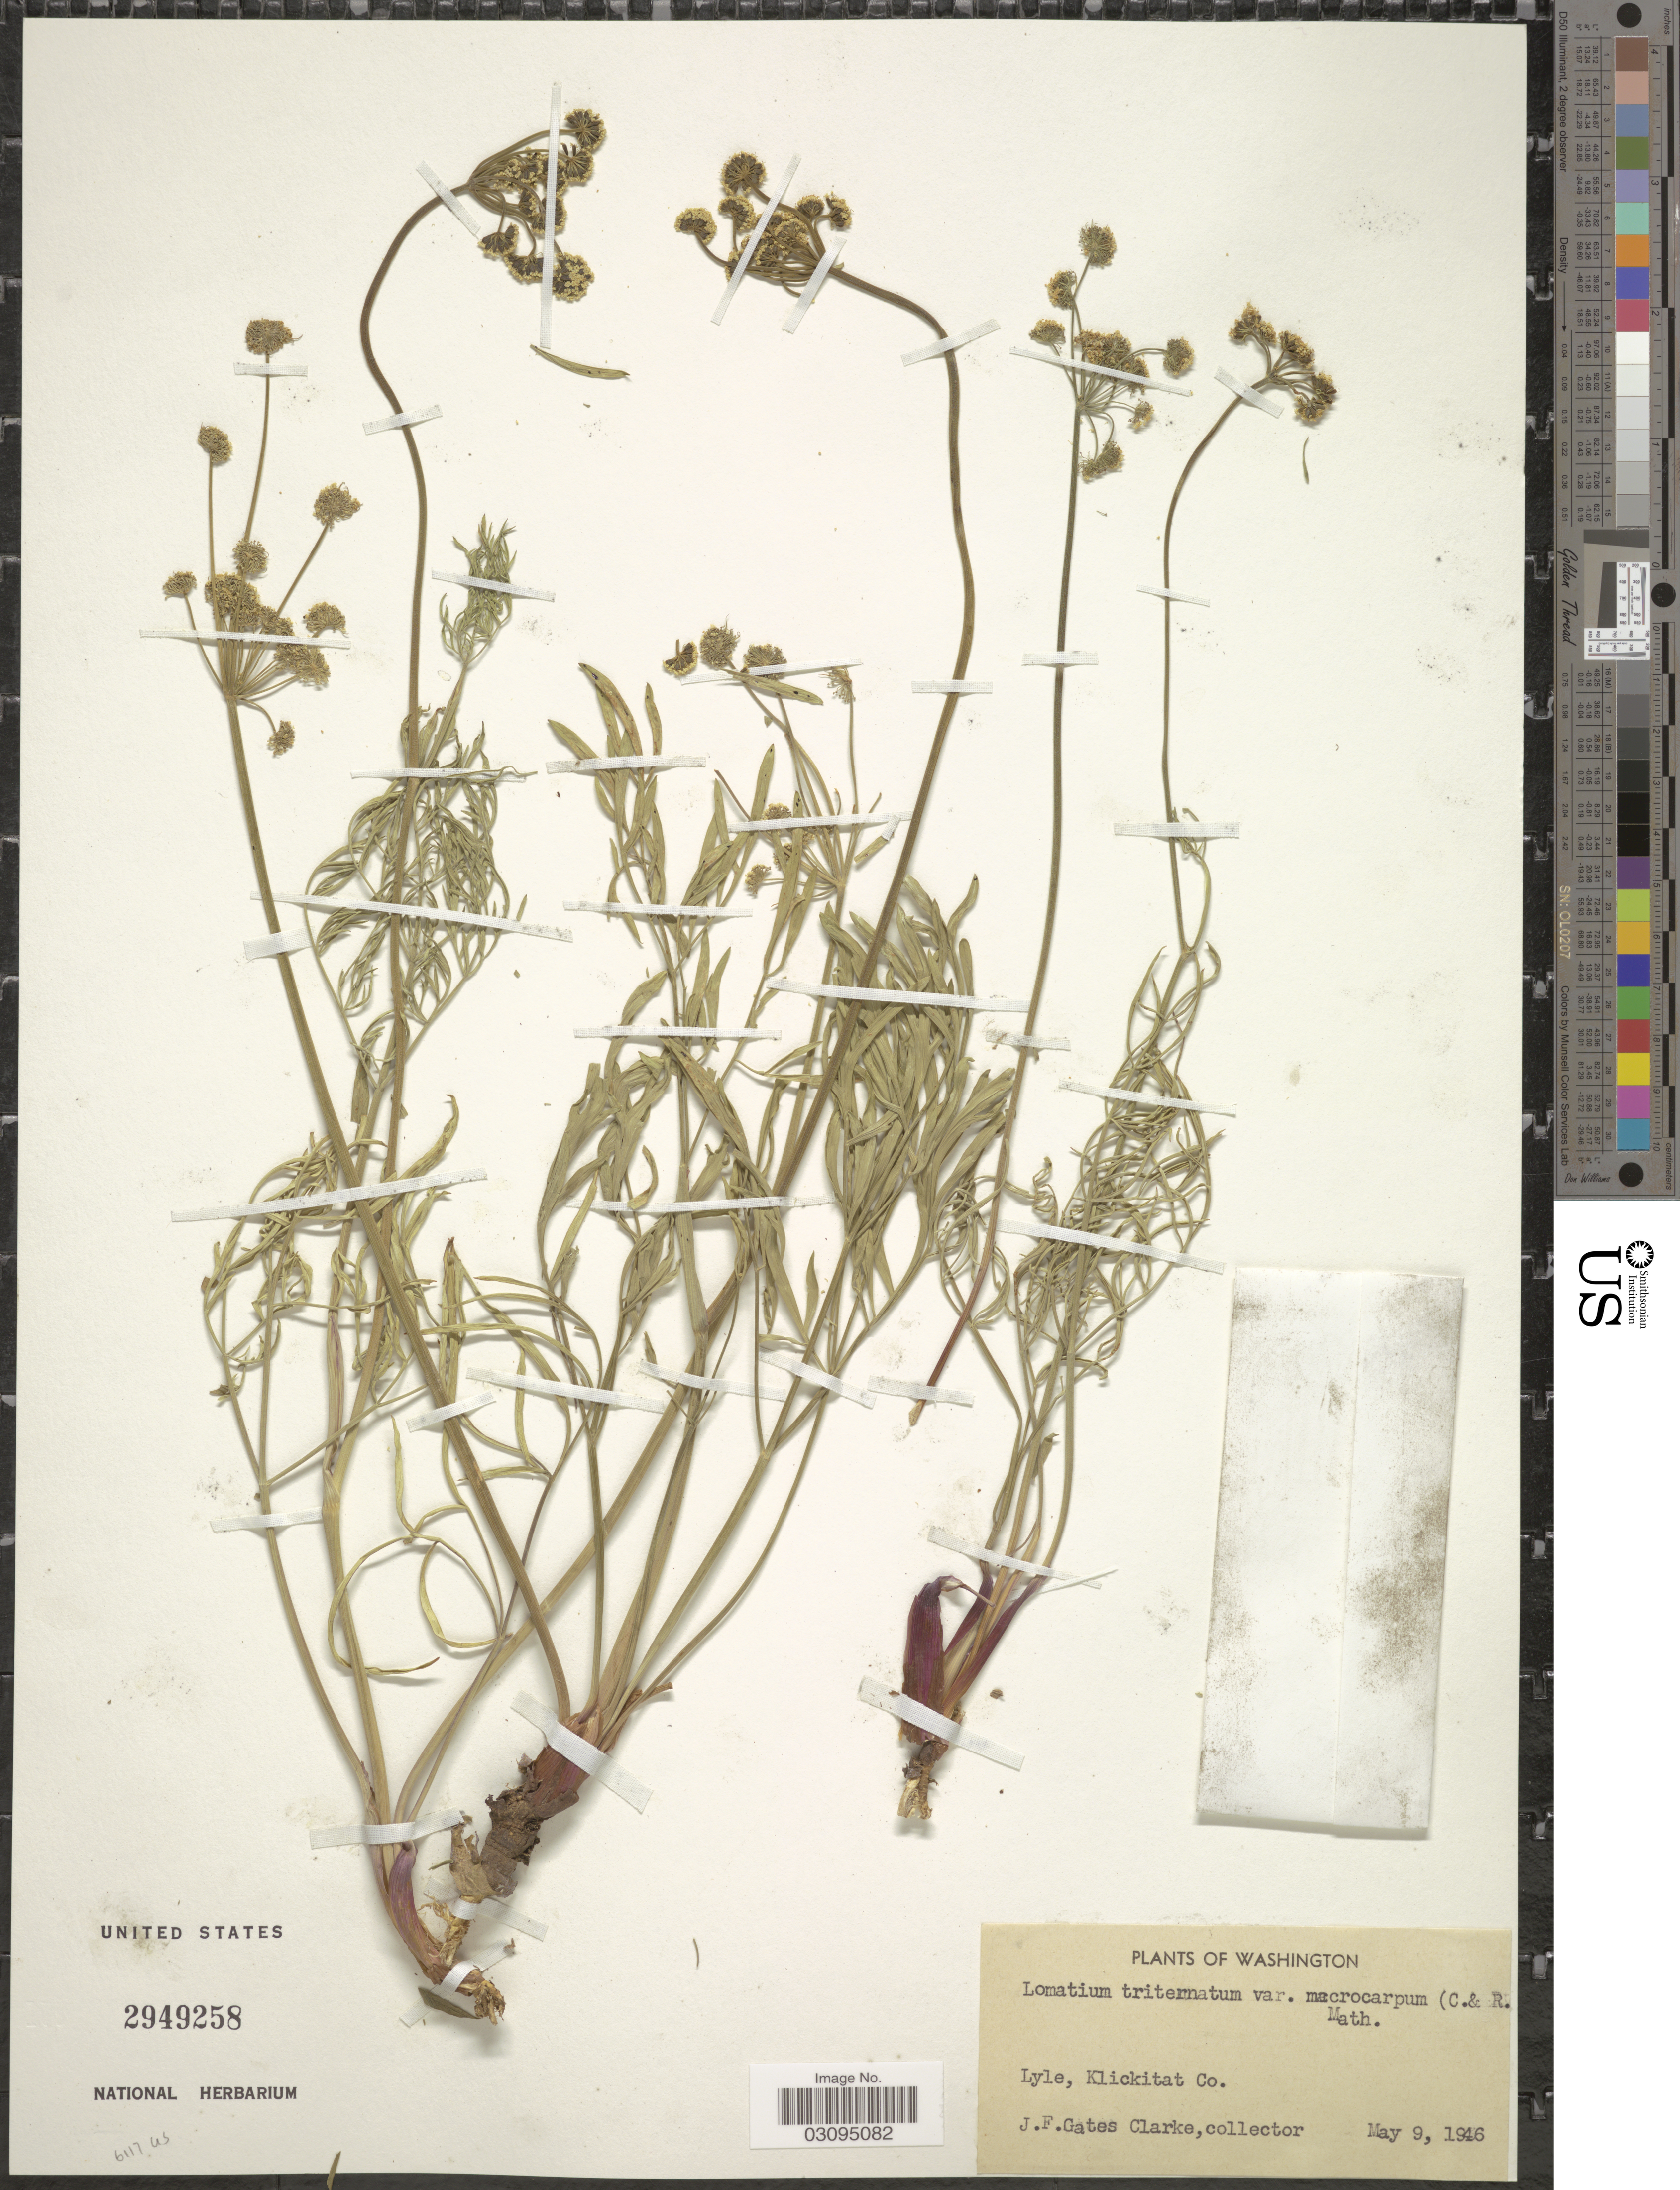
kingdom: Plantae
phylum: Tracheophyta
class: Magnoliopsida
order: Apiales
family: Apiaceae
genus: Lomatium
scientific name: Lomatium triternatum var. macrocarpum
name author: (J.M. Coult. & Rose) Mathias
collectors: J. F. Gates-Clarke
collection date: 1946-05-09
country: United States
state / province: Washington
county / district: Klickitat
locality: Lyle, Klickitat Co.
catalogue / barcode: US 2949258